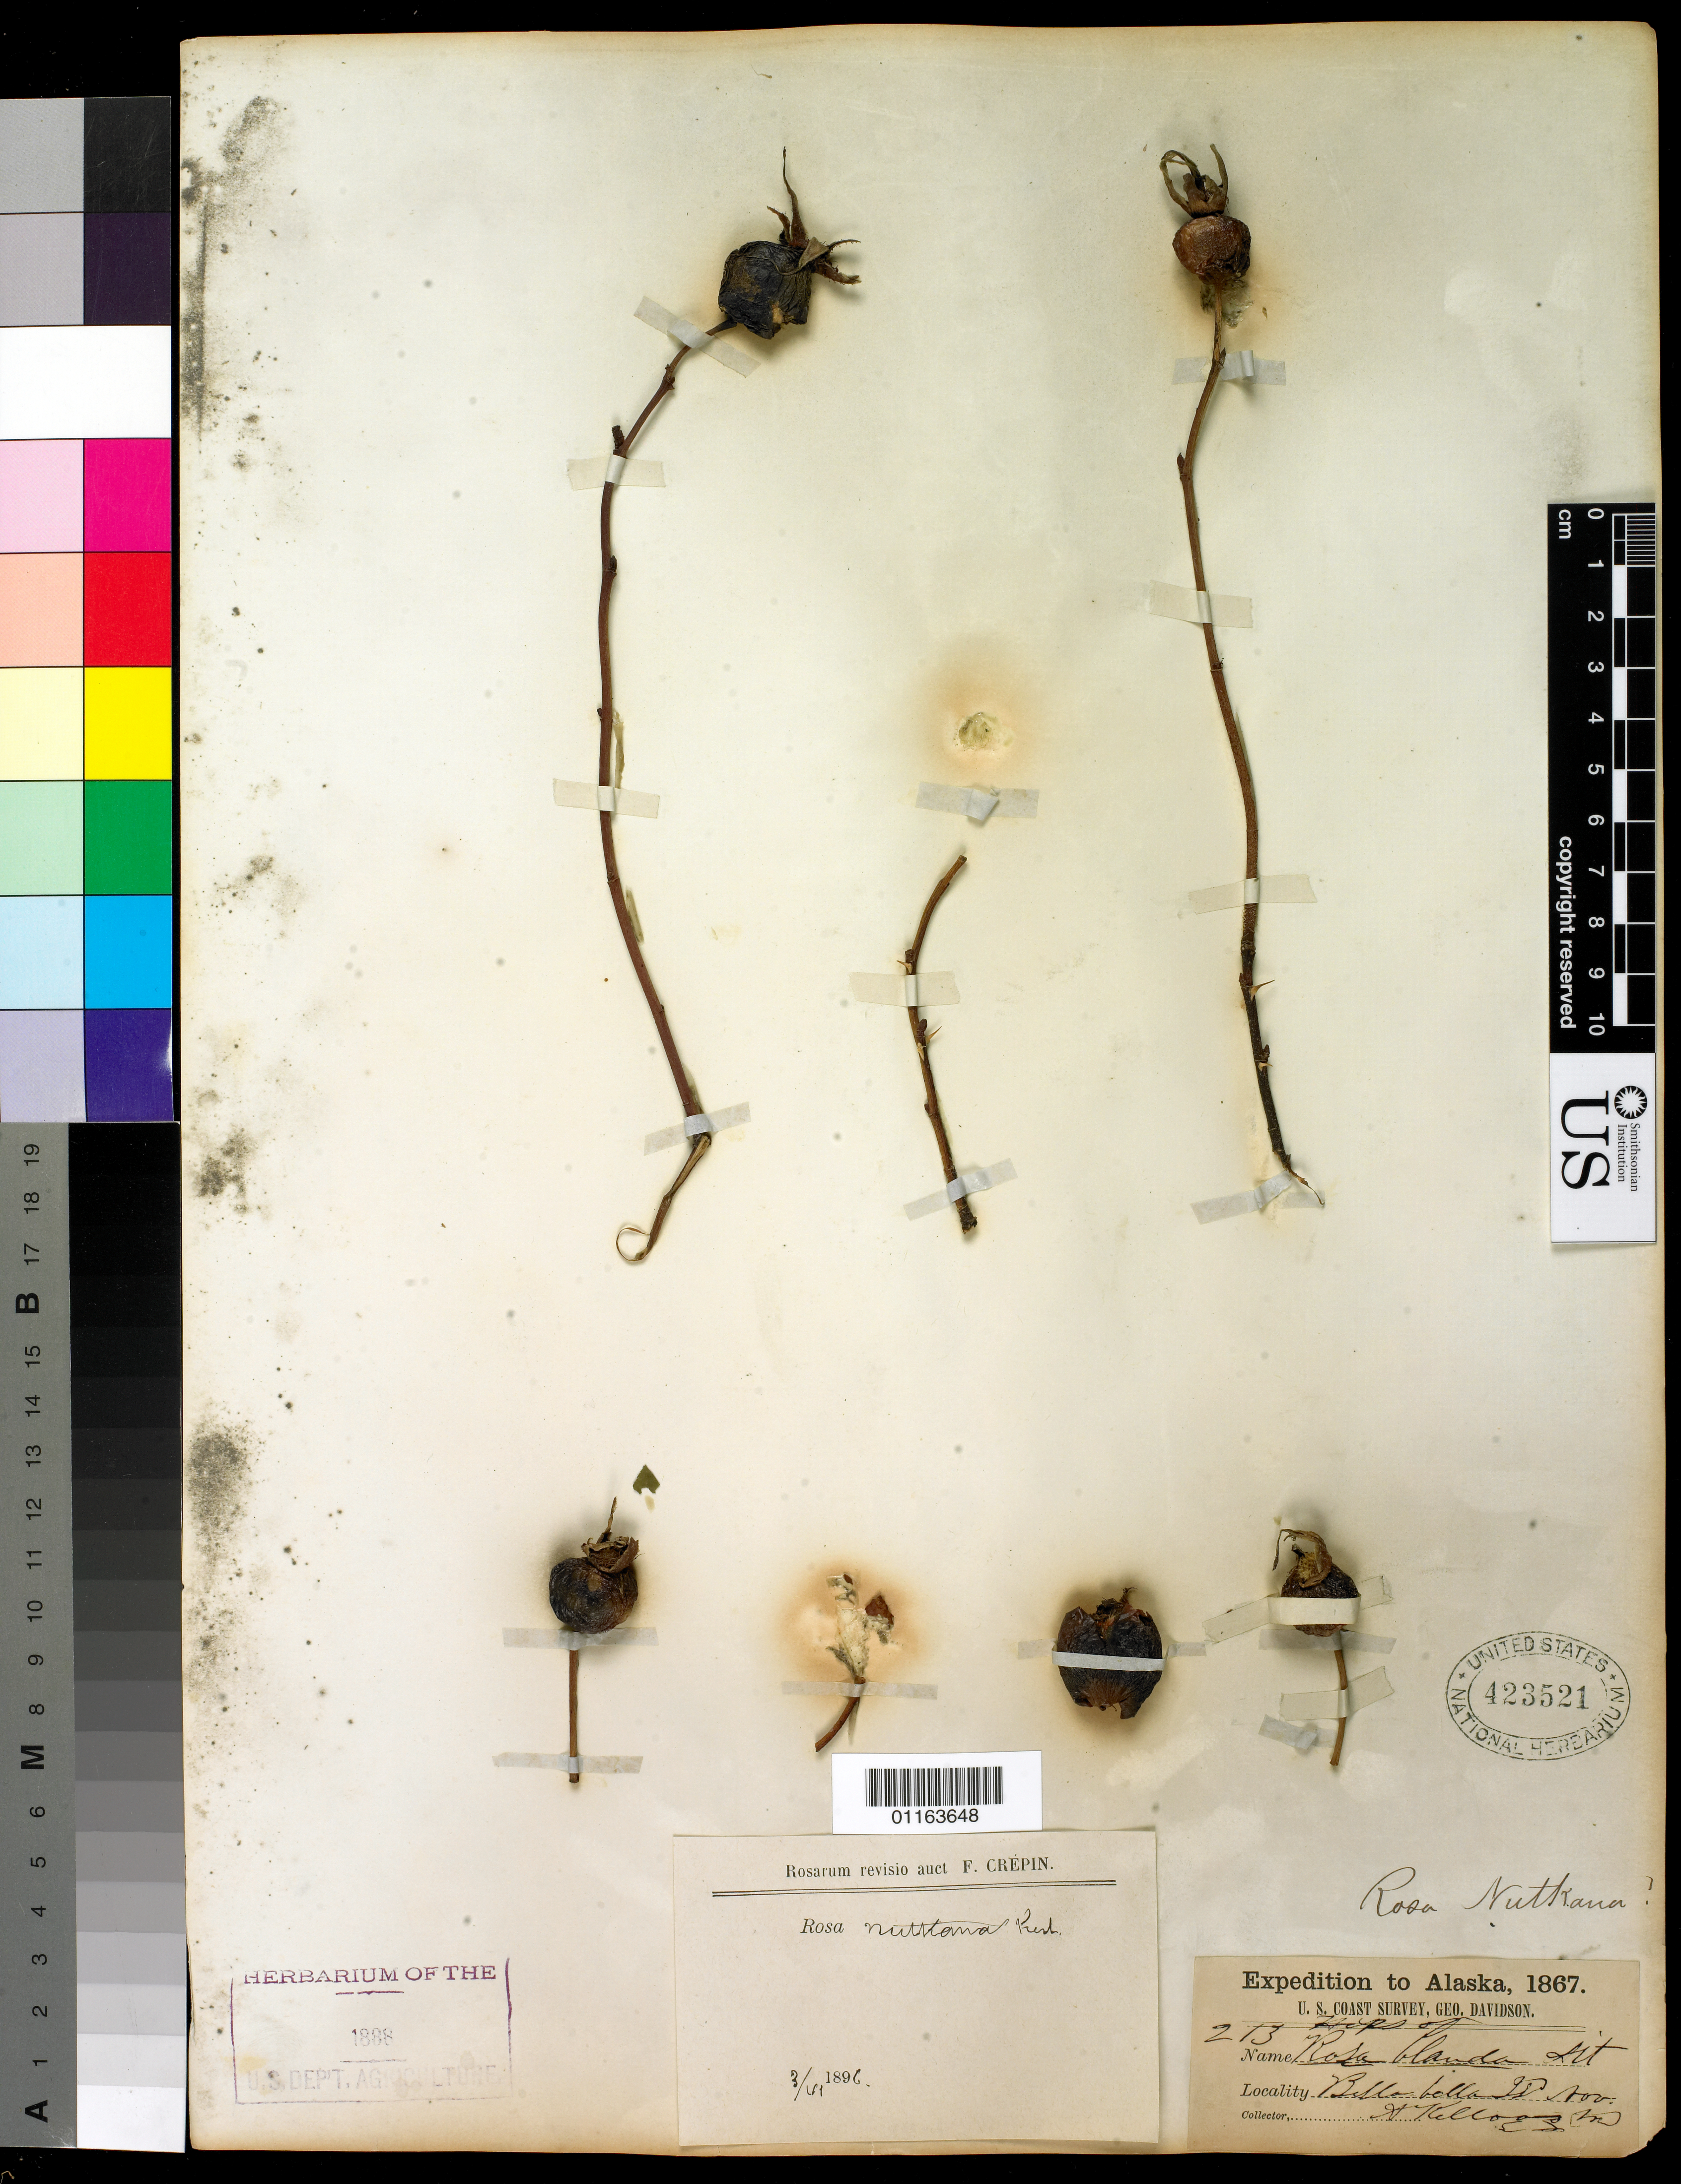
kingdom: Plantae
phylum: Tracheophyta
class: Magnoliopsida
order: Rosales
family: Rosaceae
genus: Rosa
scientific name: Rosa nutkana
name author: C. Presl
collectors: A. Kellogg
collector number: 213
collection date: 1867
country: United States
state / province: Alaska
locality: Bella Bella.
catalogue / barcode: US 423521